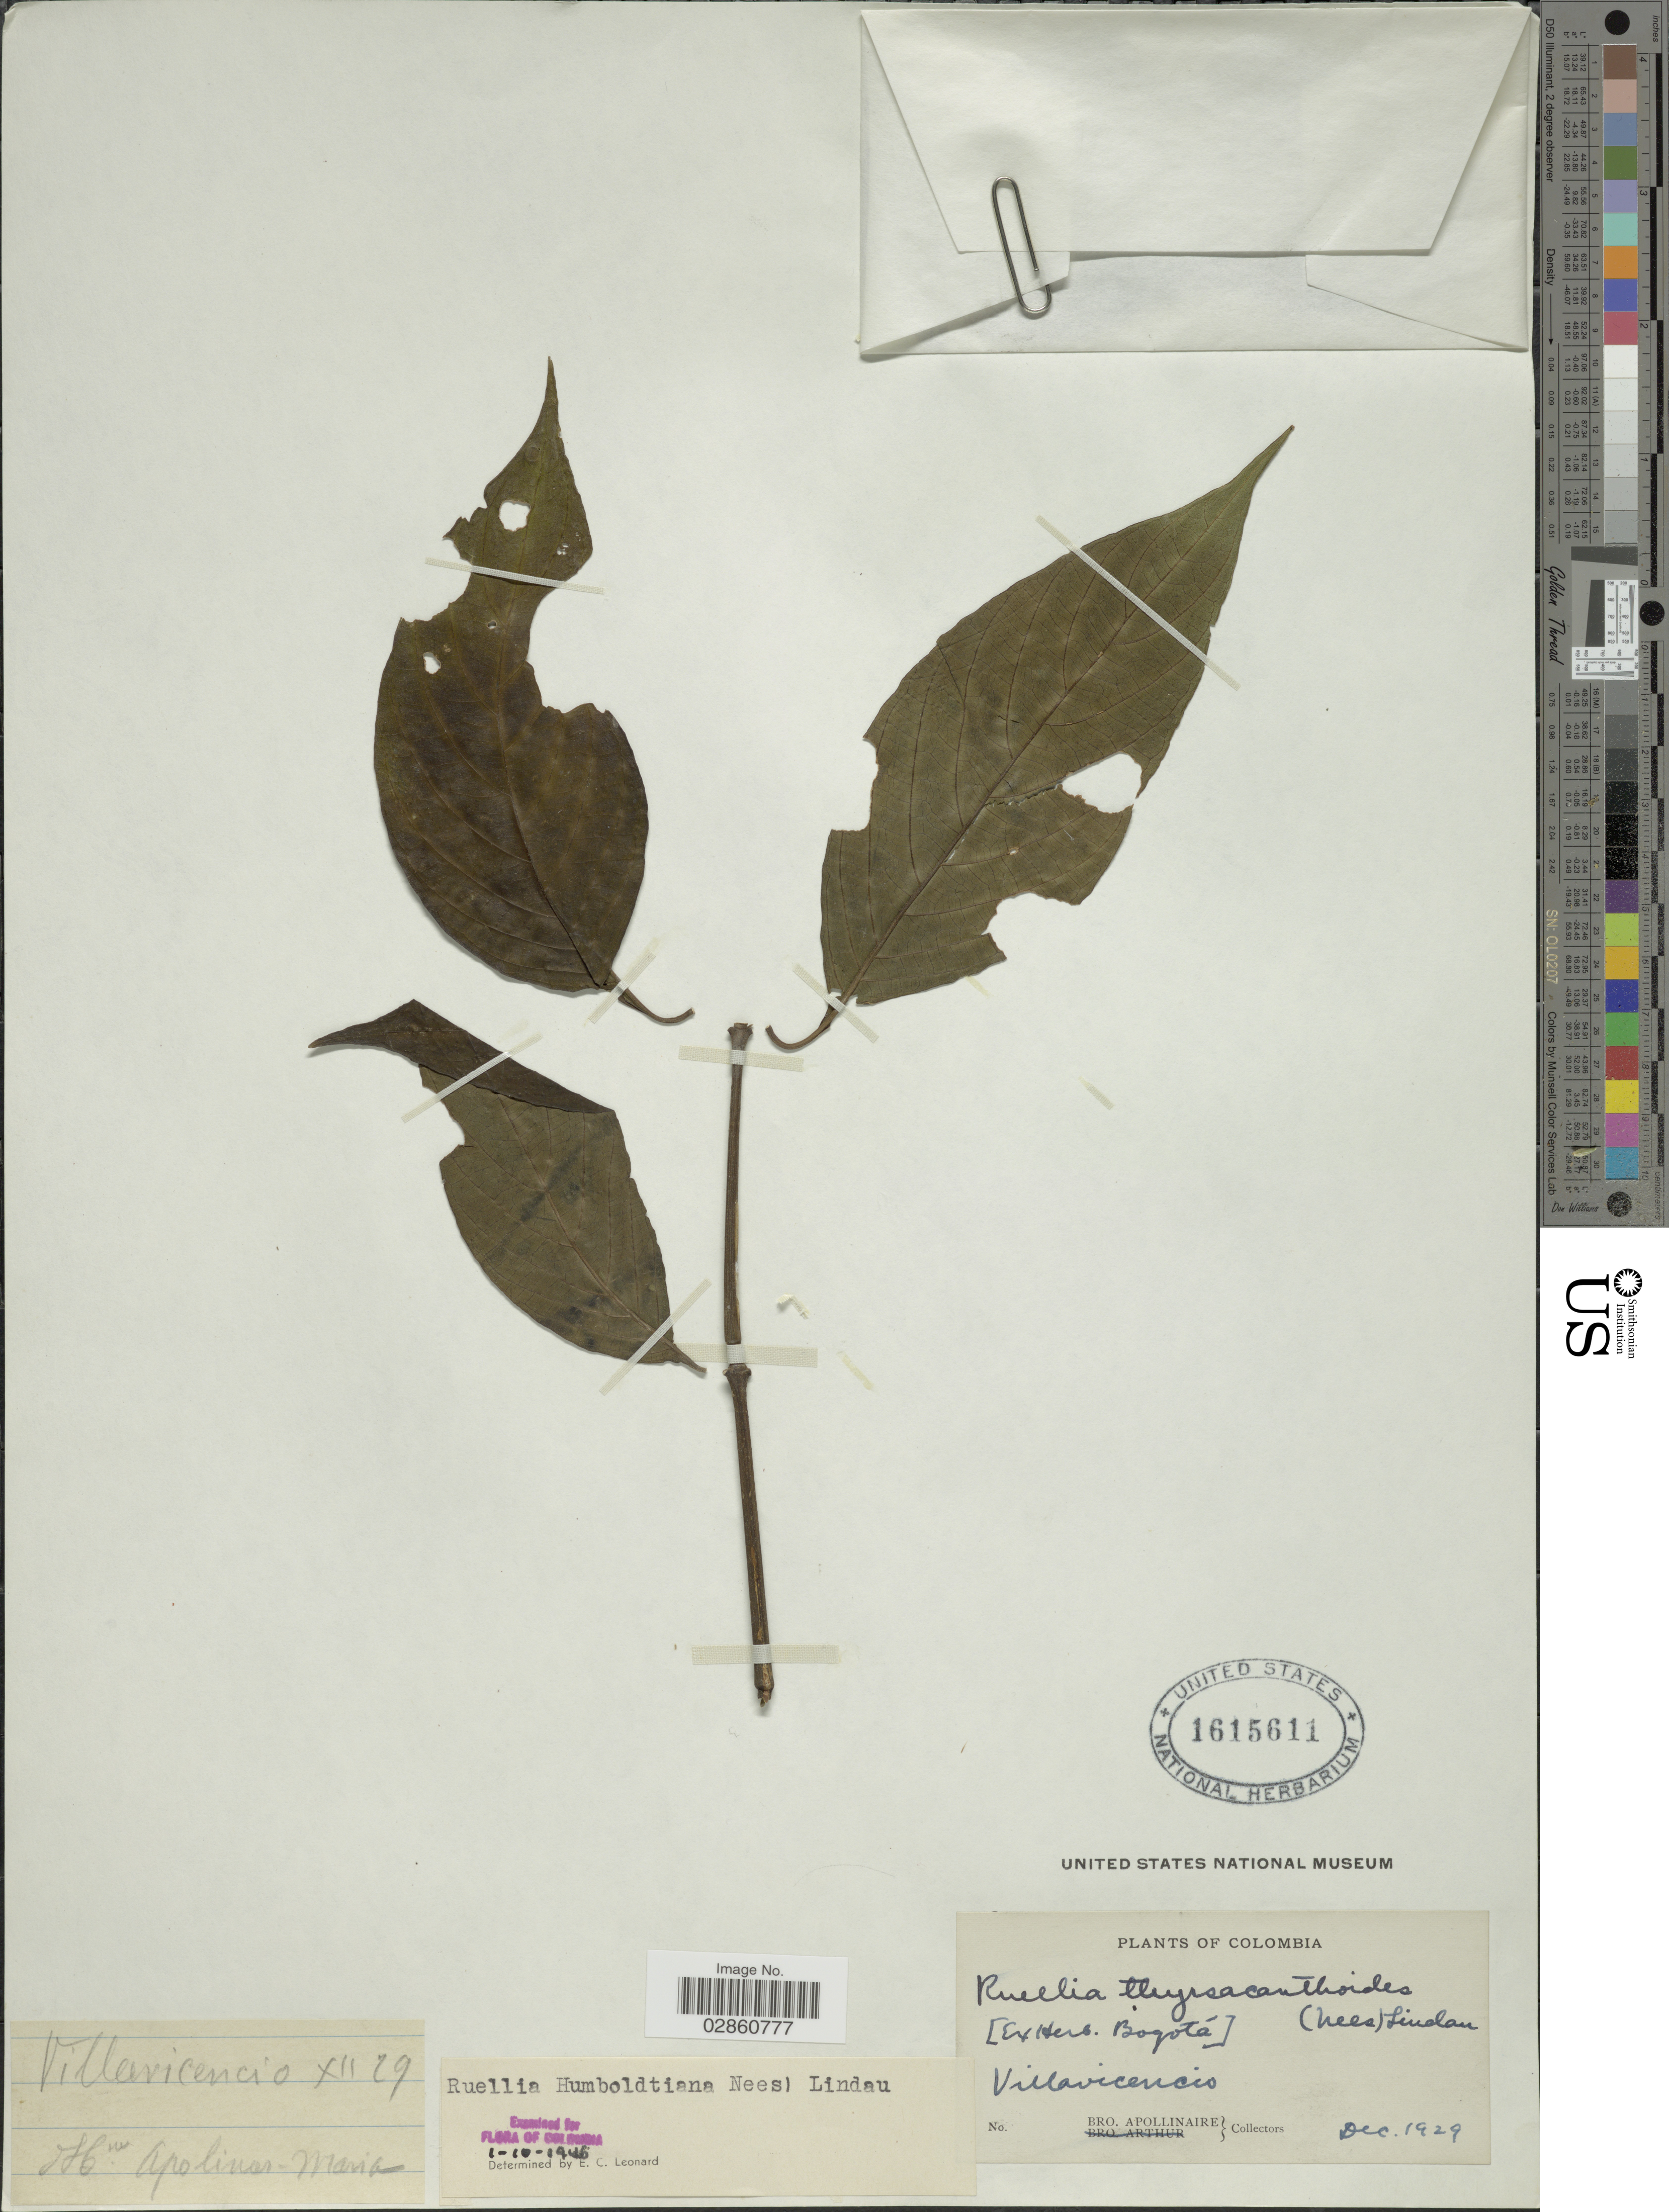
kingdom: Plantae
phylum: Tracheophyta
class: Magnoliopsida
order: Lamiales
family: Acanthaceae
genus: Ruellia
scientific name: Ruellia humboldtiana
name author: (Nees) Lindau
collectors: Bro. Apollinaire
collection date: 1929-12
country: Colombia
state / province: Meta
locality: Villavicencio.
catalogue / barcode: US 1615611